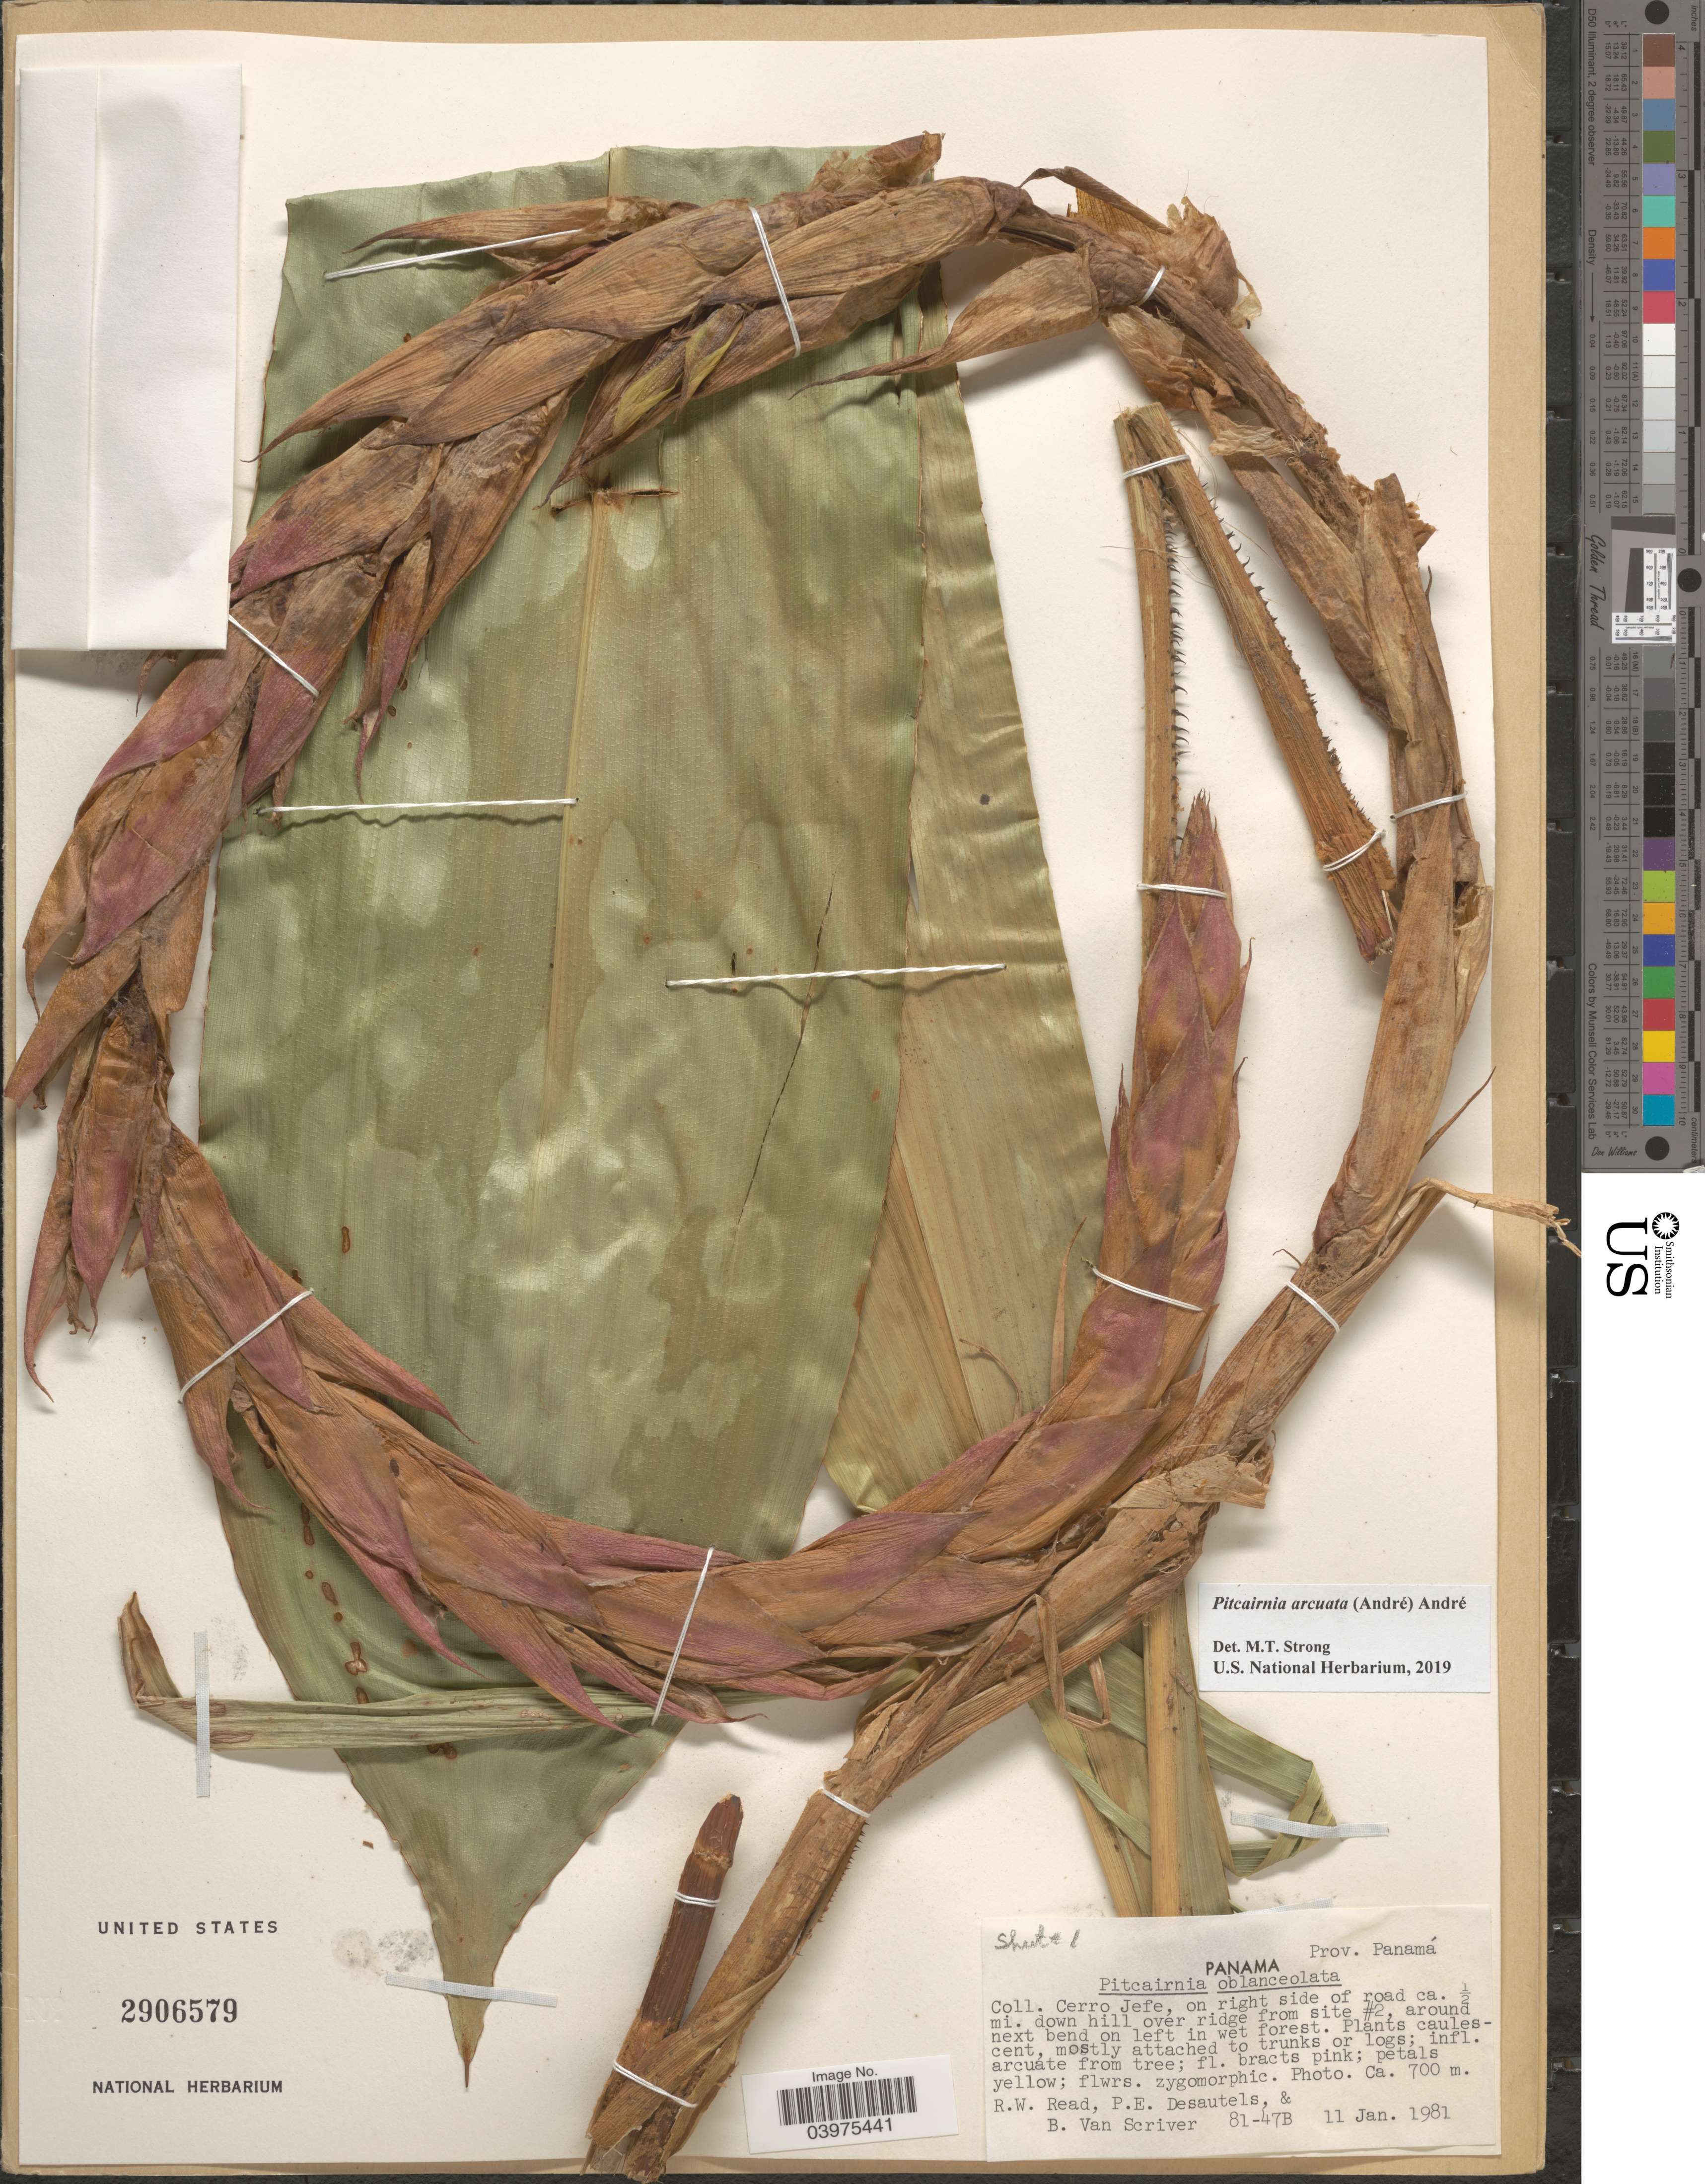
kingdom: Plantae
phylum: Tracheophyta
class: Liliopsida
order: Poales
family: Bromeliaceae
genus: Pitcairnia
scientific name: Pitcairnia arcuata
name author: (André) André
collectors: R. W. Read, P. Desautels & B. Van Scriver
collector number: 81-47B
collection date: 1981-01-11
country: Panama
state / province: Panamá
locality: Cerro Jefe, on right side of road ca. 1/2 mi. down hill over ridge from site #2, around next bend on left in wet forest.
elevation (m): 700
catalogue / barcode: US 2906579